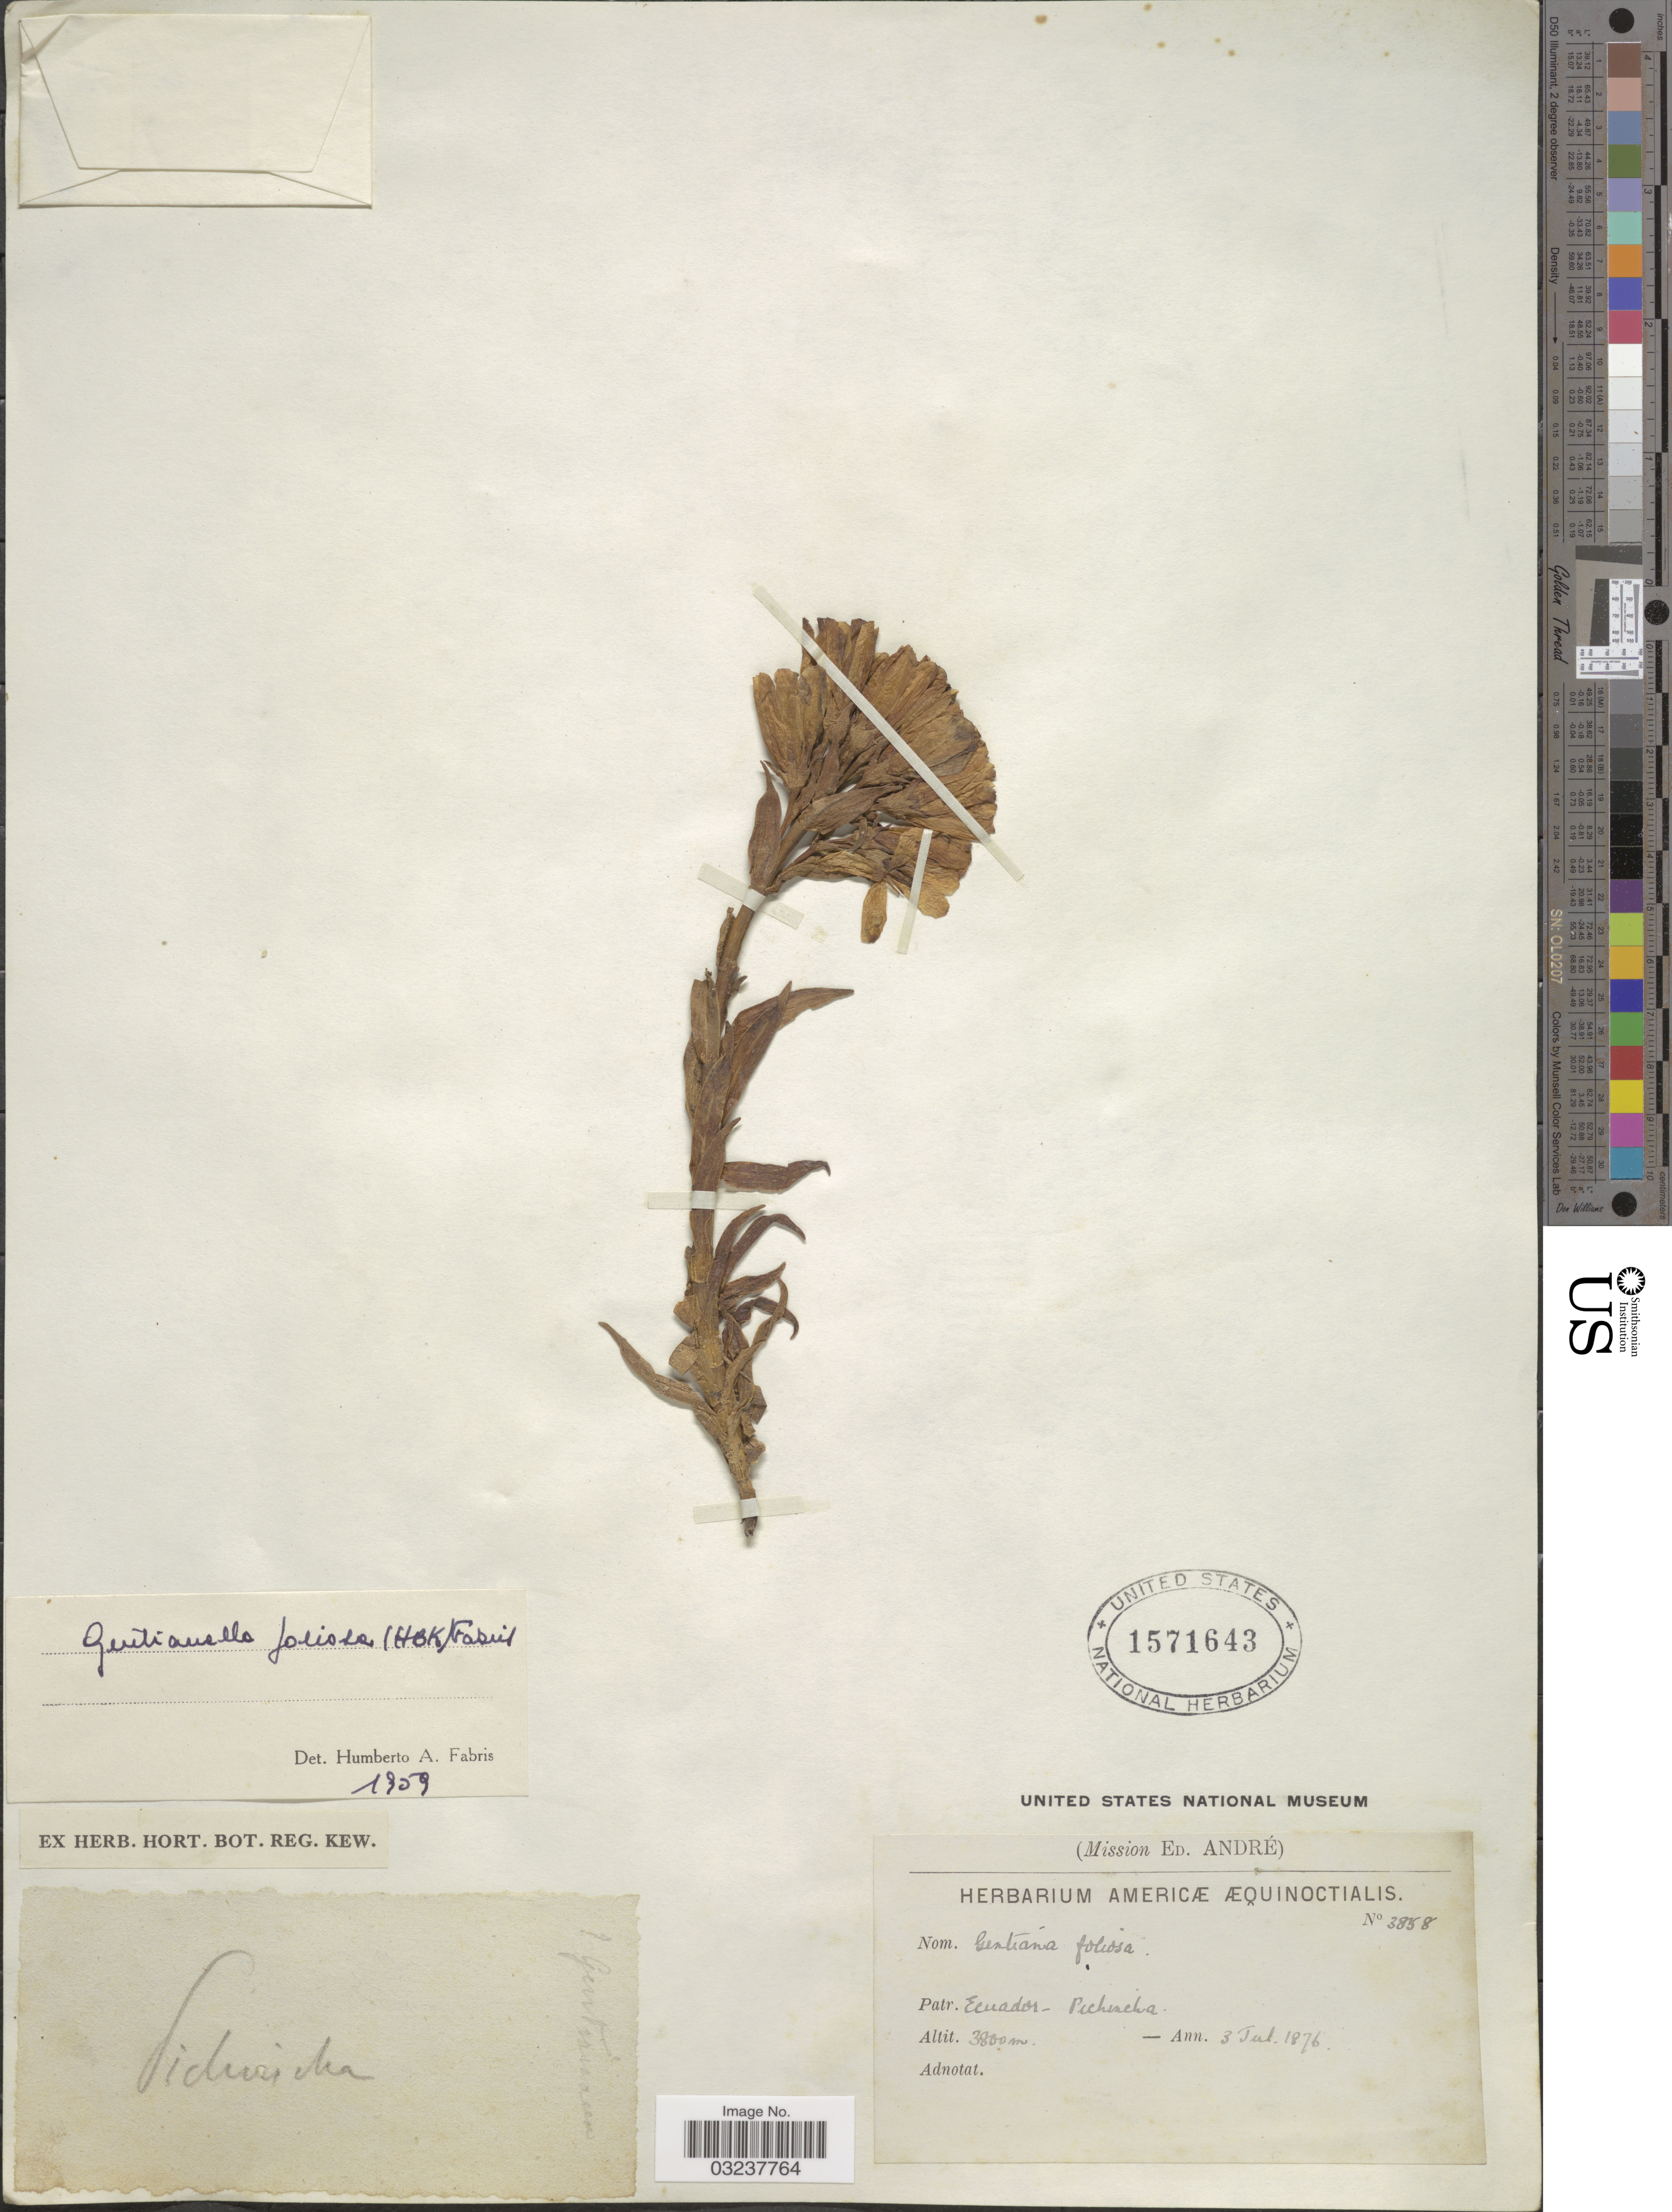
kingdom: Plantae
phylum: Tracheophyta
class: Magnoliopsida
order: Gentianales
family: Gentianaceae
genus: Gentianella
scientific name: Gentianella foliosa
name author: (Kunth) Fabris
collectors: É. F. André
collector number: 3858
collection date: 1876-07-03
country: Ecuador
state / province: Pichincha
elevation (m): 3800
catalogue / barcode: US 1571643